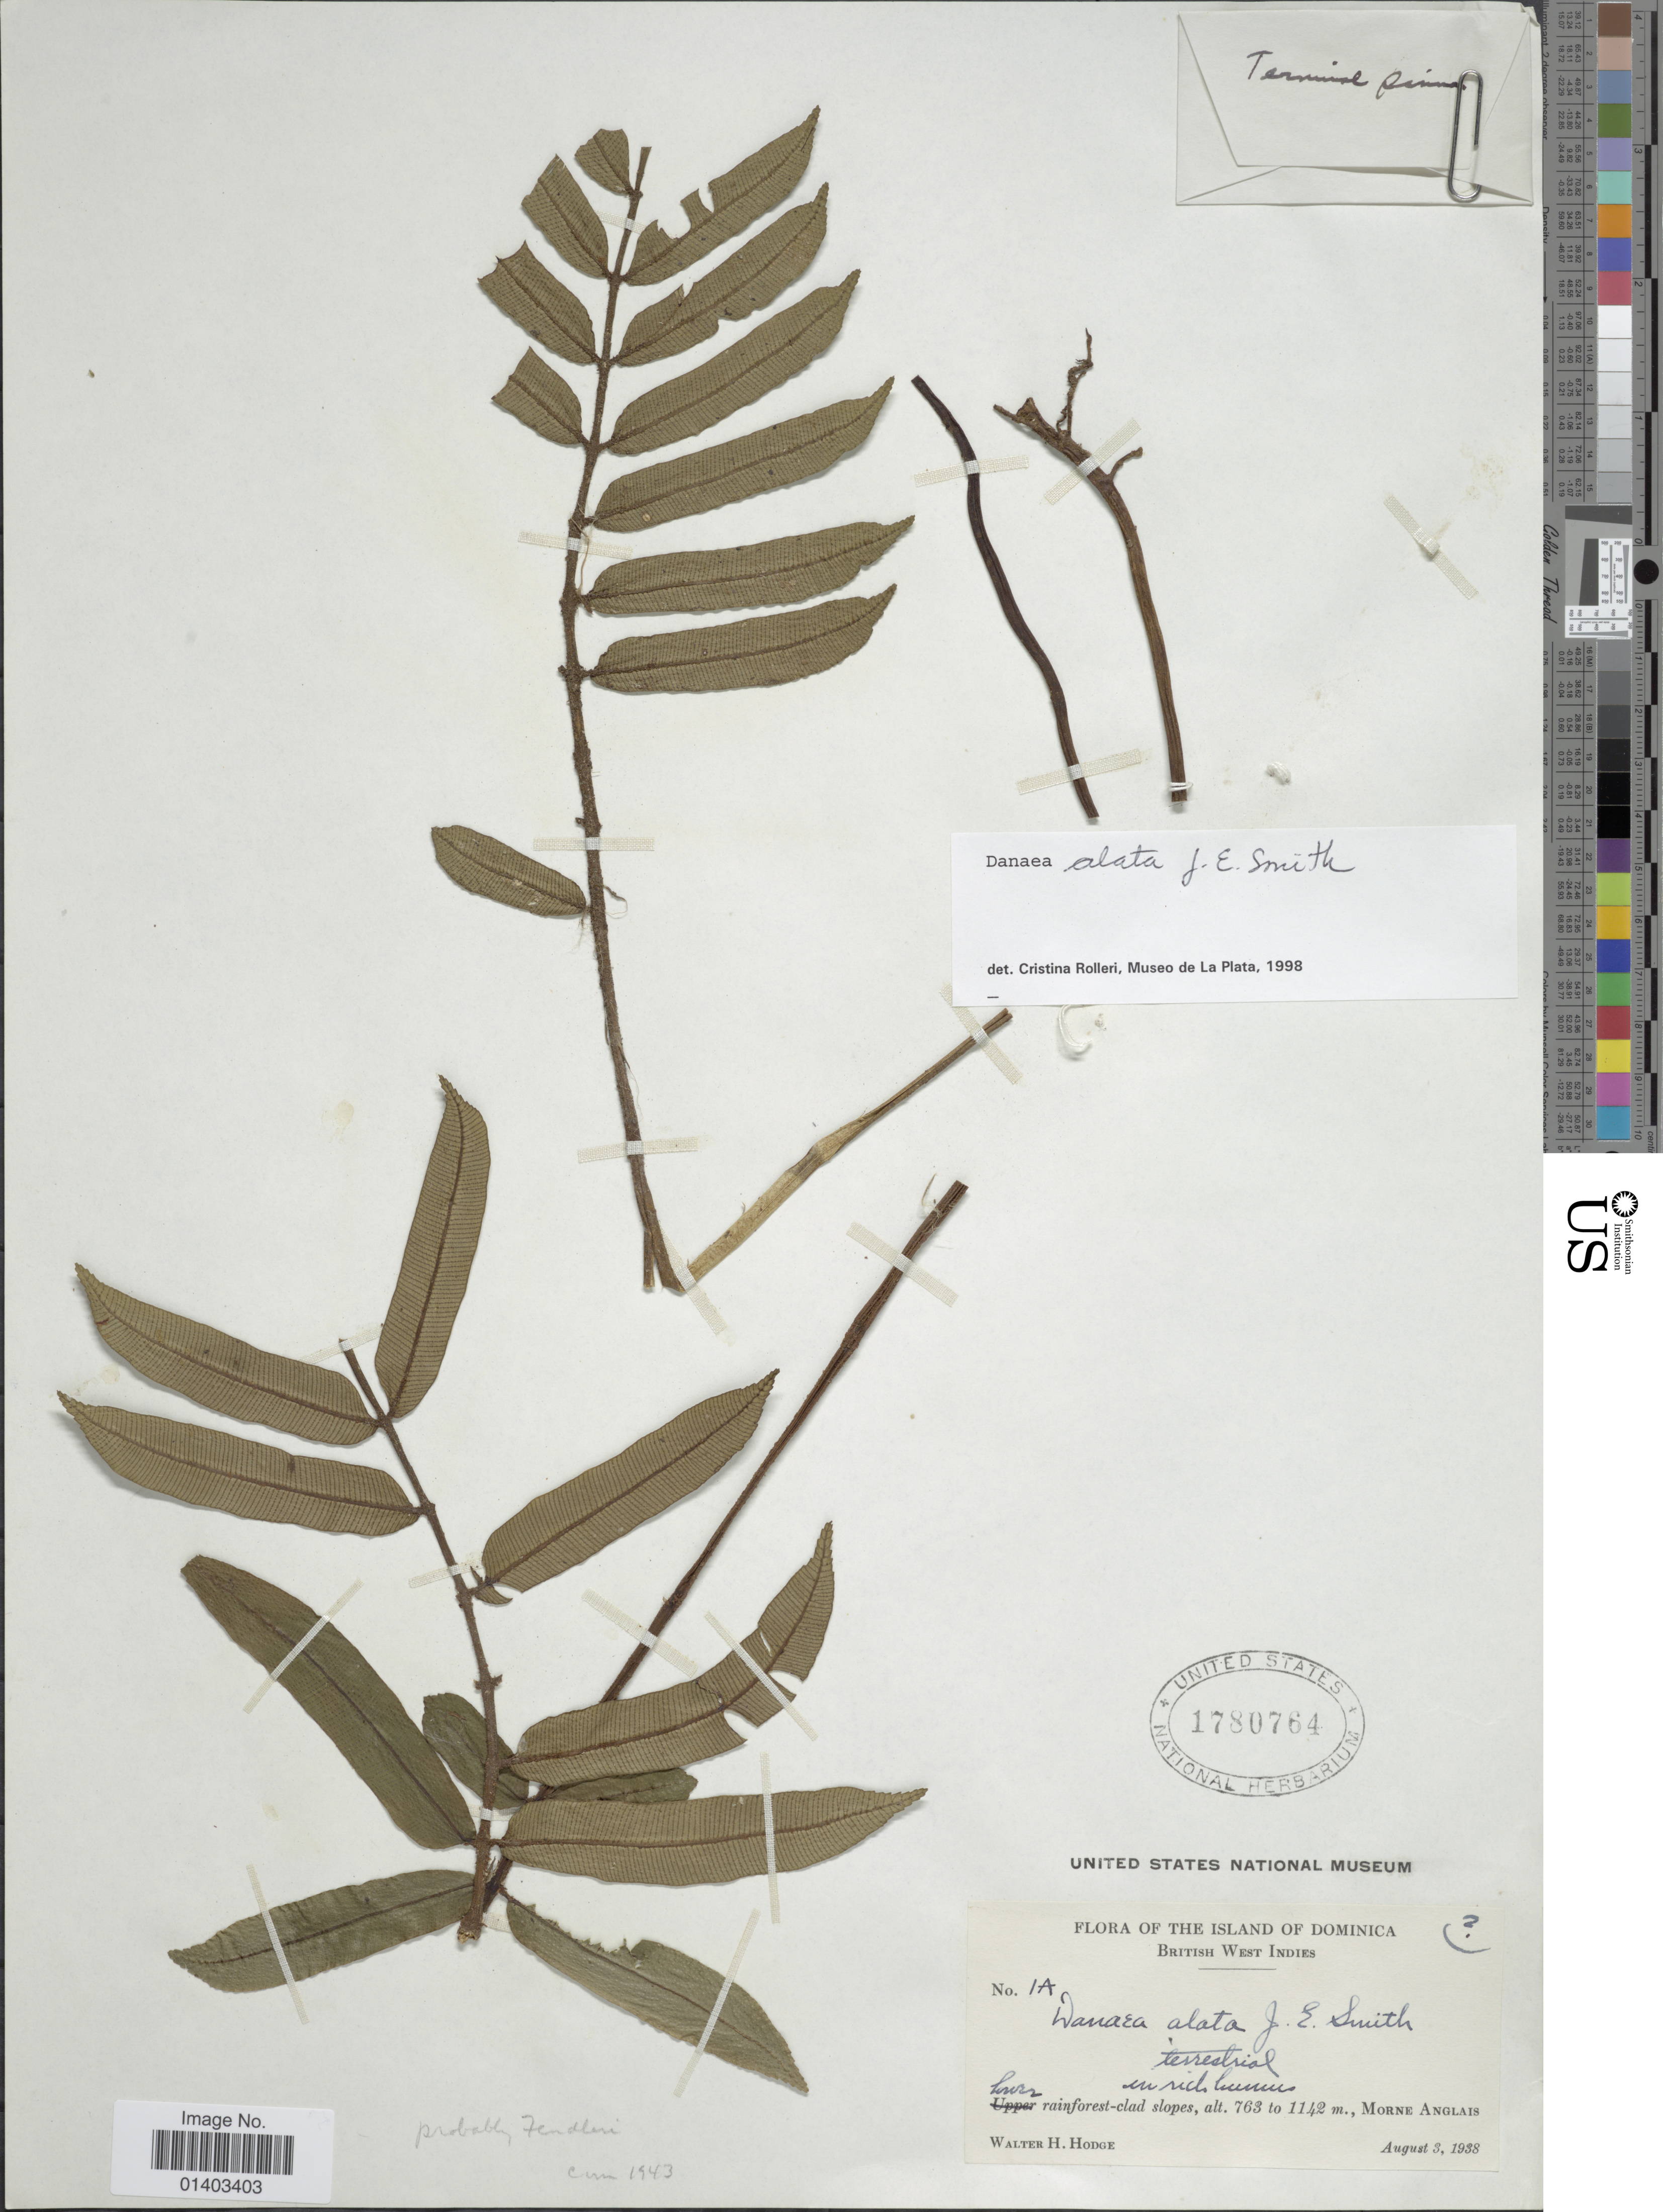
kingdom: Plantae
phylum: Tracheophyta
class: Polypodiopsida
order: Marattiales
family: Marattiaceae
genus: Danaea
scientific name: Danaea alata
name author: Sm.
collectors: W. Hodge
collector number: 1A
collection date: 1938-08-03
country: Dominica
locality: The island of Dominica, British West Indies, Morne Anglais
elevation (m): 763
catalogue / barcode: US 1780764